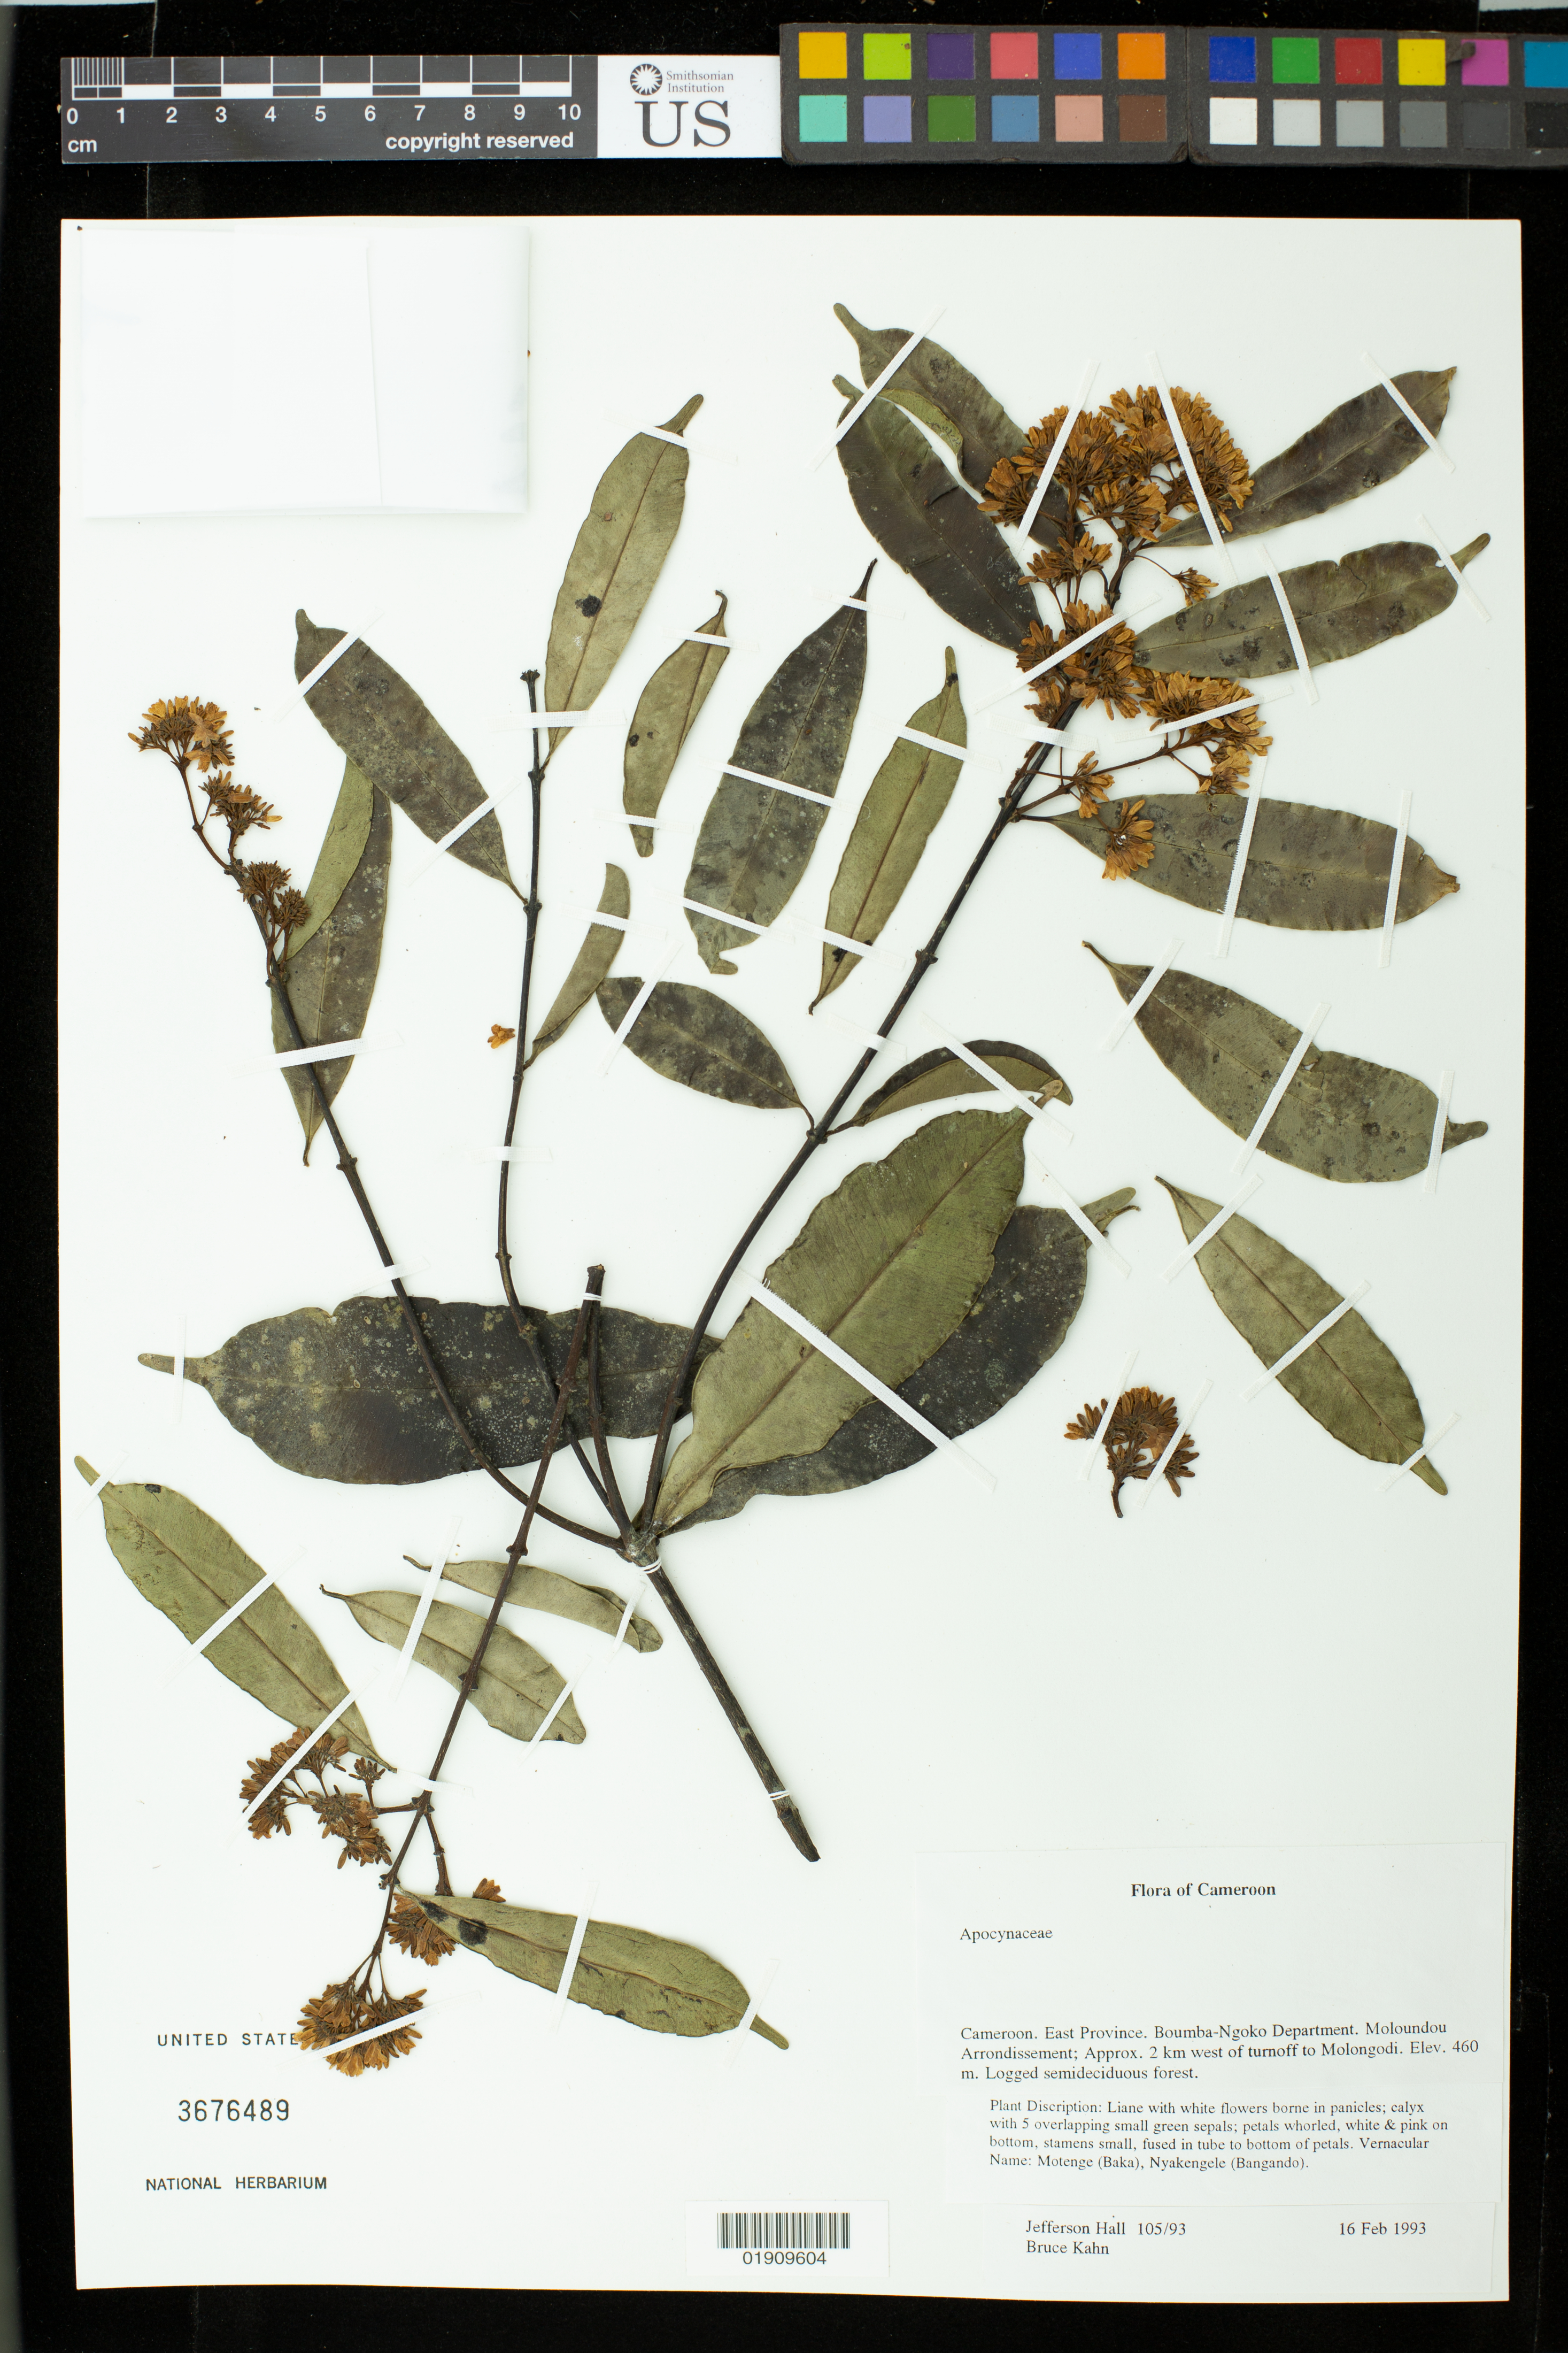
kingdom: Plantae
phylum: Tracheophyta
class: Magnoliopsida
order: Gentianales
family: Apocynaceae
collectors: J. Hall & B. Khan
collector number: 105/93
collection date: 1993-02-16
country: Cameroon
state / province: Est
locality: Boumba-Ngoko Department. Moloundou Arrondissement; Ekounou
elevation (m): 460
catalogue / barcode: US 3676489